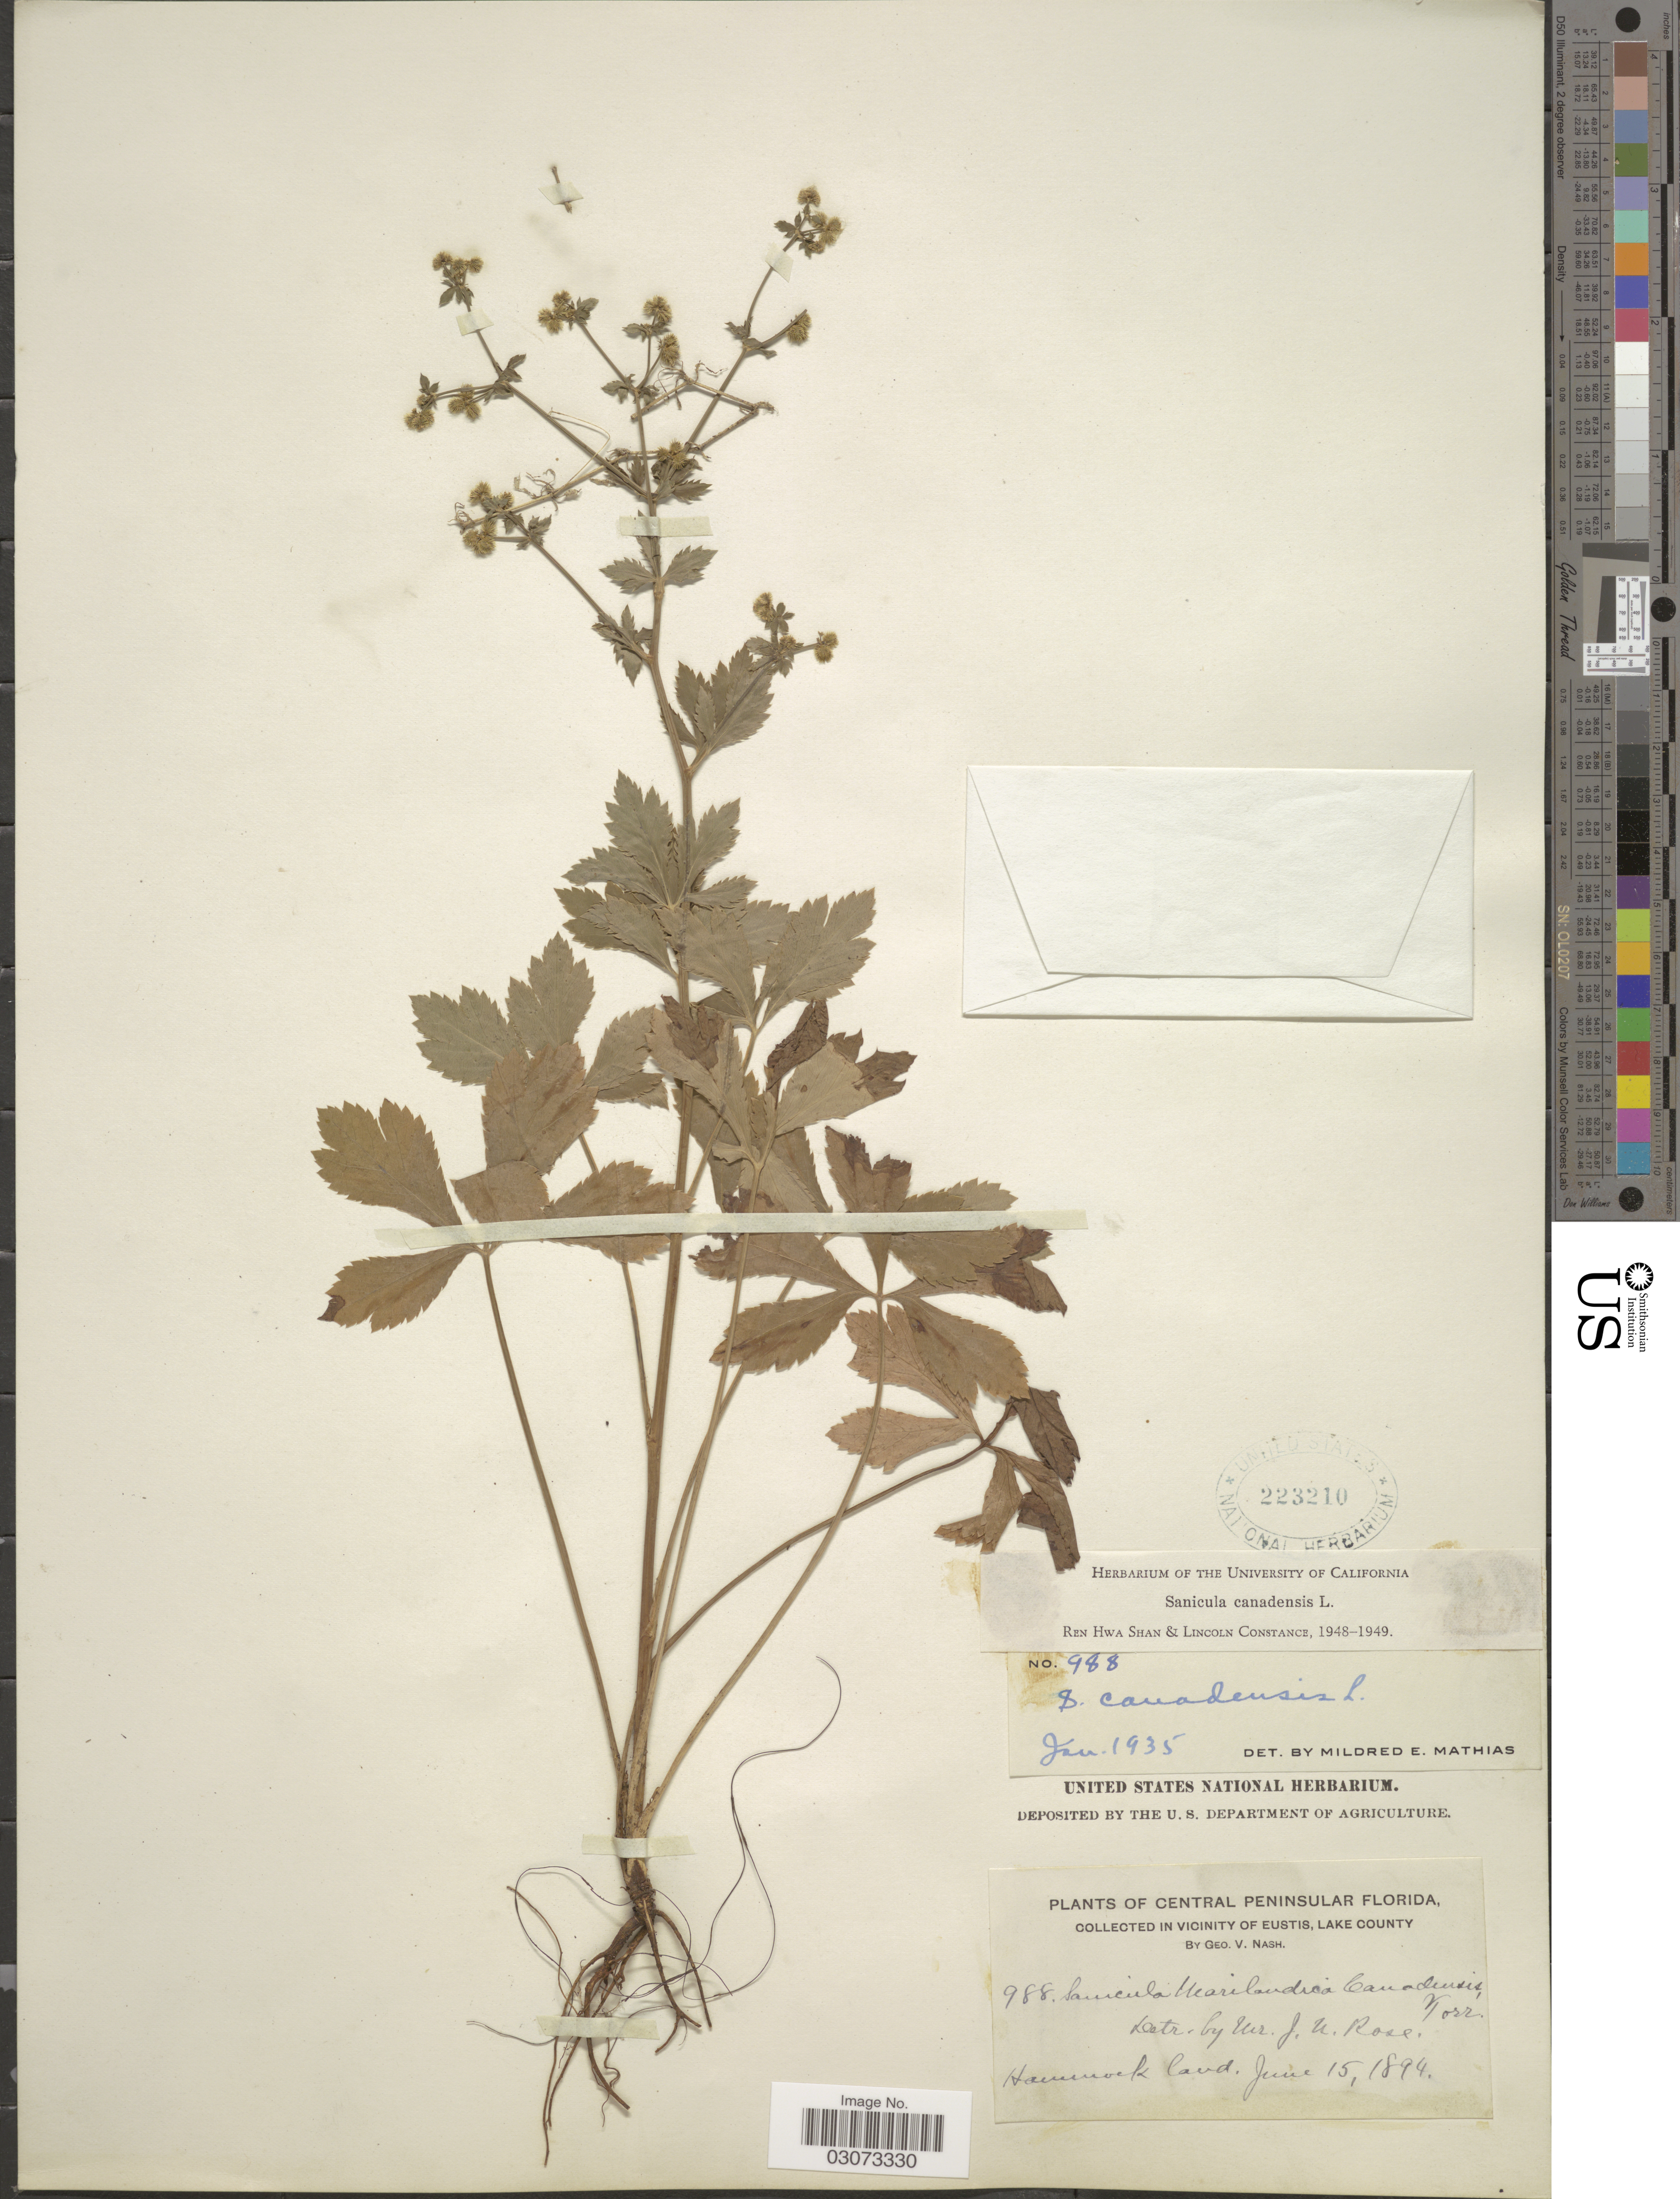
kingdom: Plantae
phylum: Tracheophyta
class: Magnoliopsida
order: Apiales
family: Apiaceae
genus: Sanicula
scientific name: Sanicula canadensis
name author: L.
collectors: G. V. Nash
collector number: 988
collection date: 1894-06-15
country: United States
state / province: Florida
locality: Central Peninsular Florida, collected in Vicinity of Eustis, Lake County. Hammock land.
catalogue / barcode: US 223210